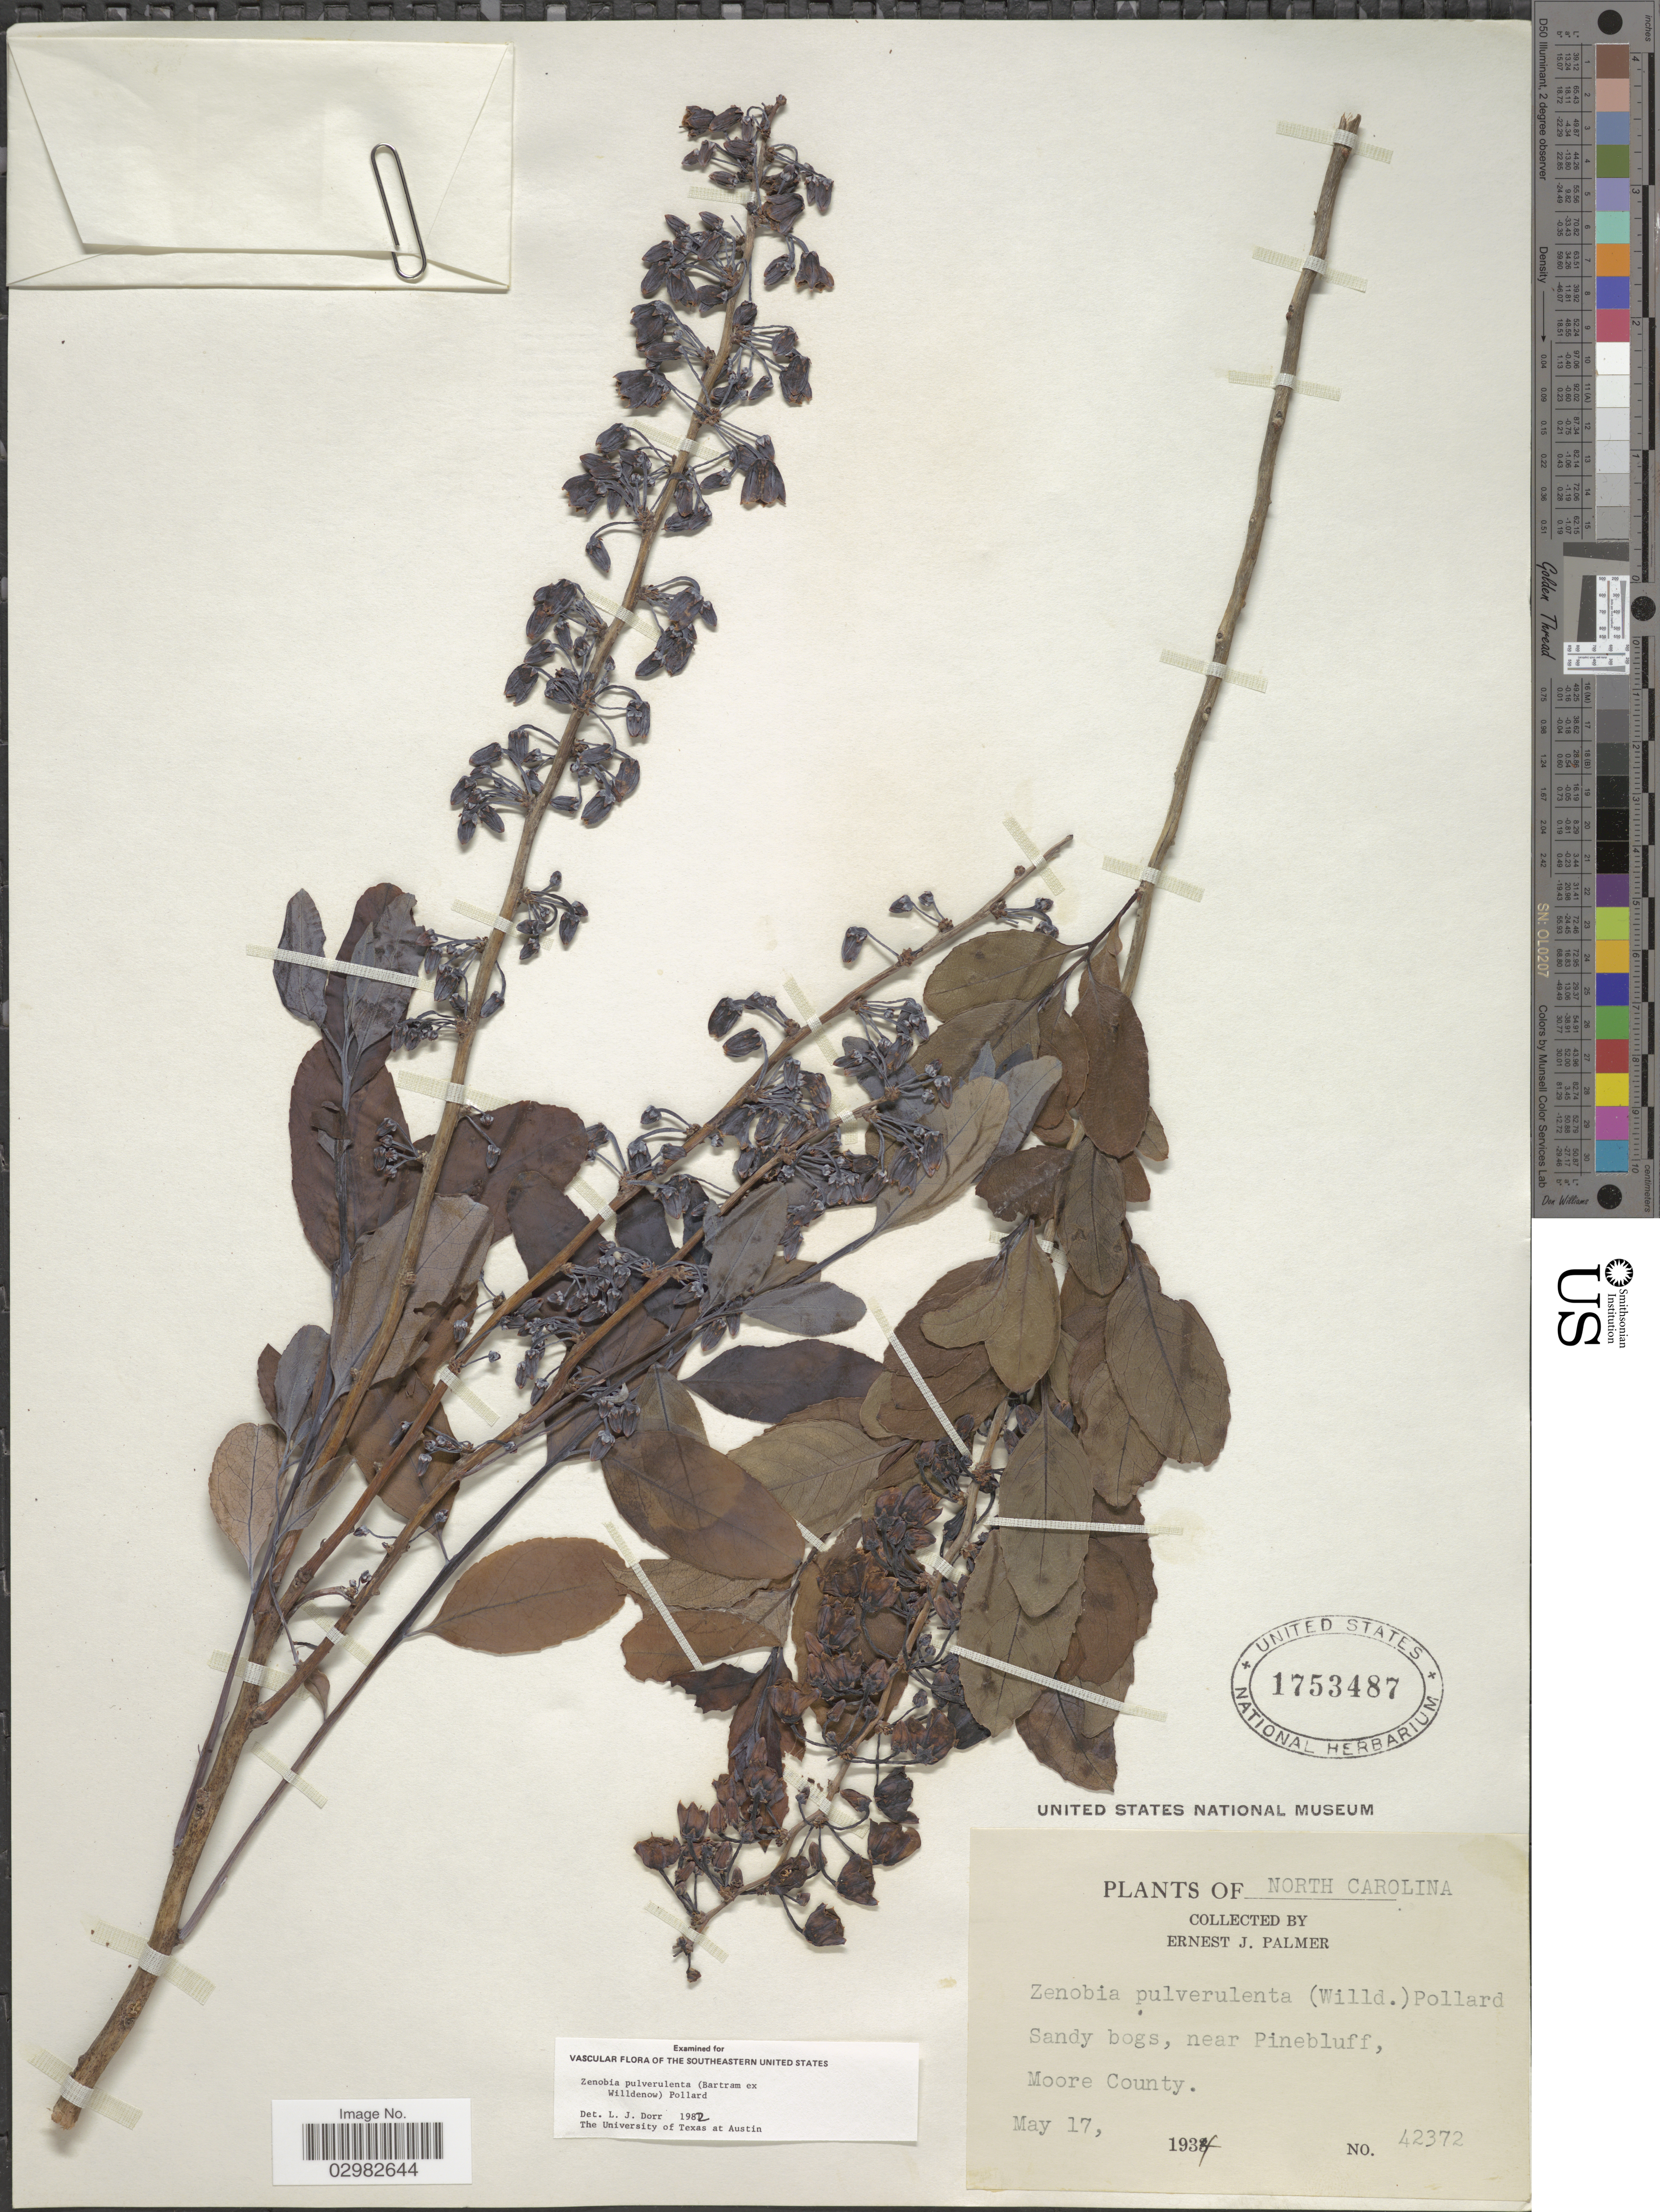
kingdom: Plantae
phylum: Tracheophyta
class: Magnoliopsida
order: Ericales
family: Ericaceae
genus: Zenobia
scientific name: Zenobia pulverulenta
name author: (W. Bartram ex Willd.) Pollard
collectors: E. J. Palmer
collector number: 42372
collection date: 1934-05-17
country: United States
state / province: North Carolina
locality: Sandy bogs, near Pinebluff, Moore County.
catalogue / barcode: US 1753487